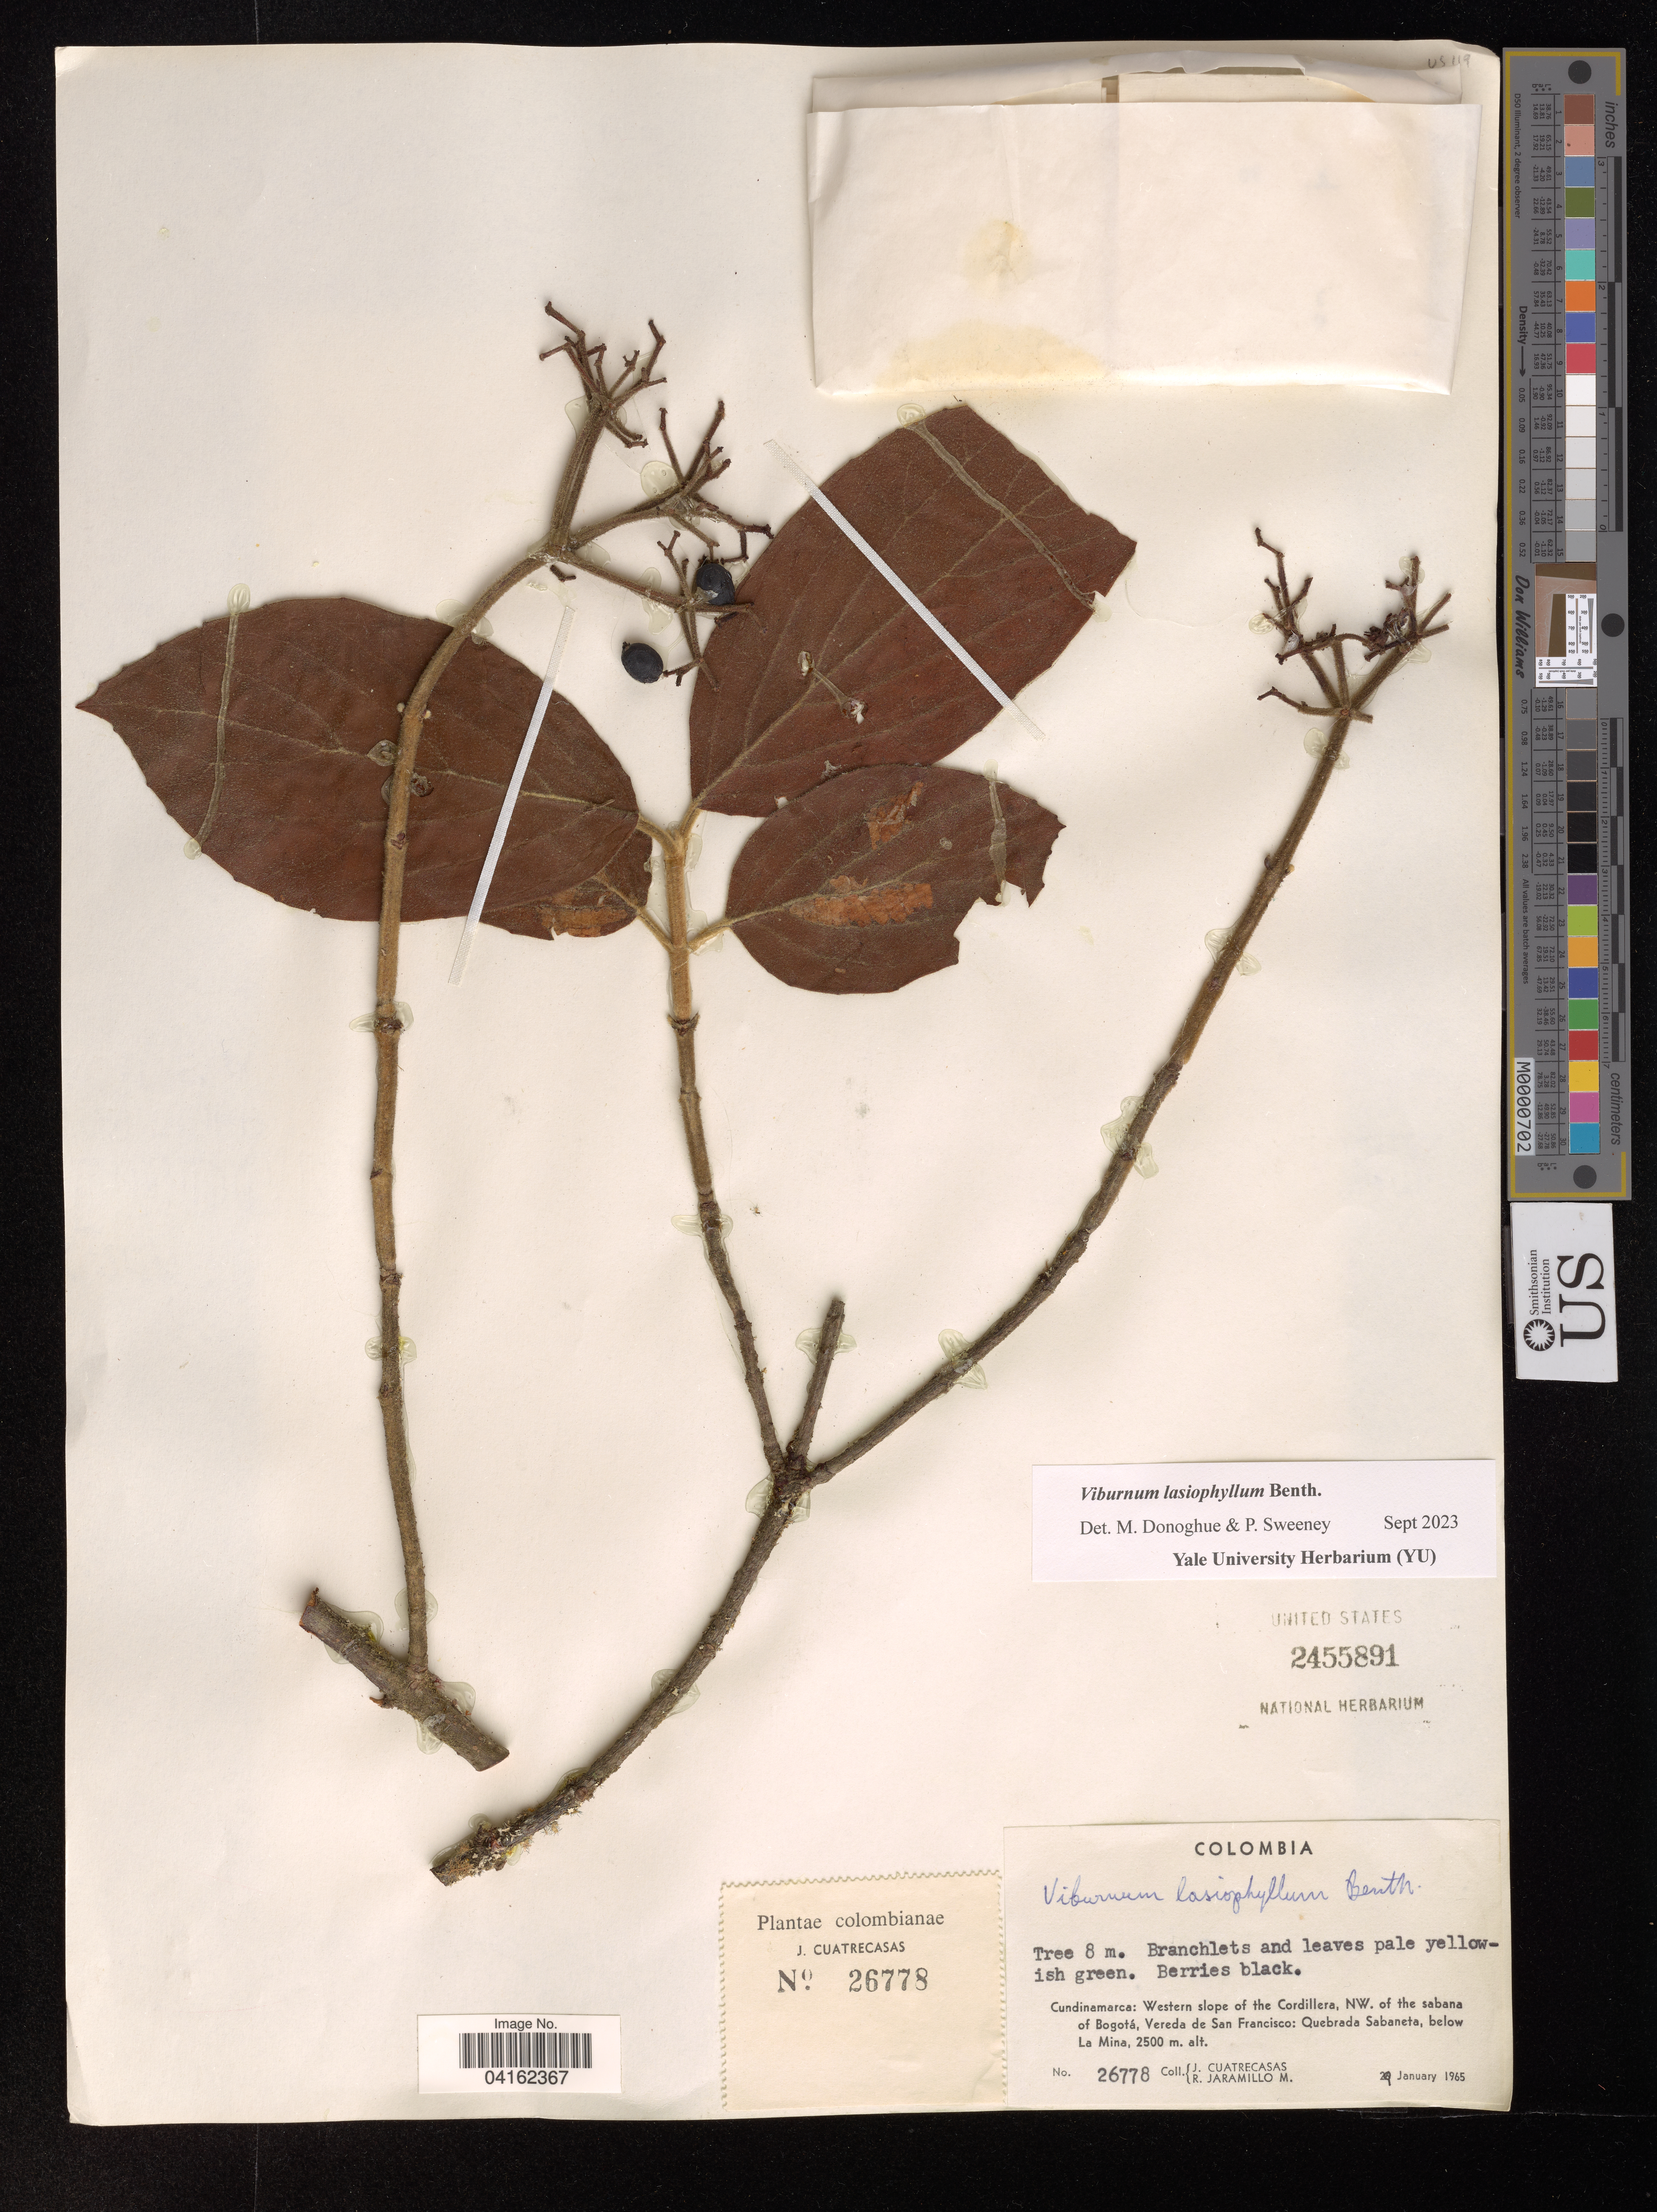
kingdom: Plantae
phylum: Tracheophyta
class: Magnoliopsida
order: Dipsacales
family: Viburnaceae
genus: Viburnum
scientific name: Viburnum lasiophyllum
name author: Benth.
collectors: J. Cuatrecasas & R. Jaramillo M.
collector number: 26778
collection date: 1965-01-04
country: Colombia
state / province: Cundinamarca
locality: Western slope of the Cordillera, NW. of the sabana of Bogotá, Vereda de San Francisco: Quebrada Sabaneta, below La Mina.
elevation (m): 2500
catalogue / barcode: US 2455891